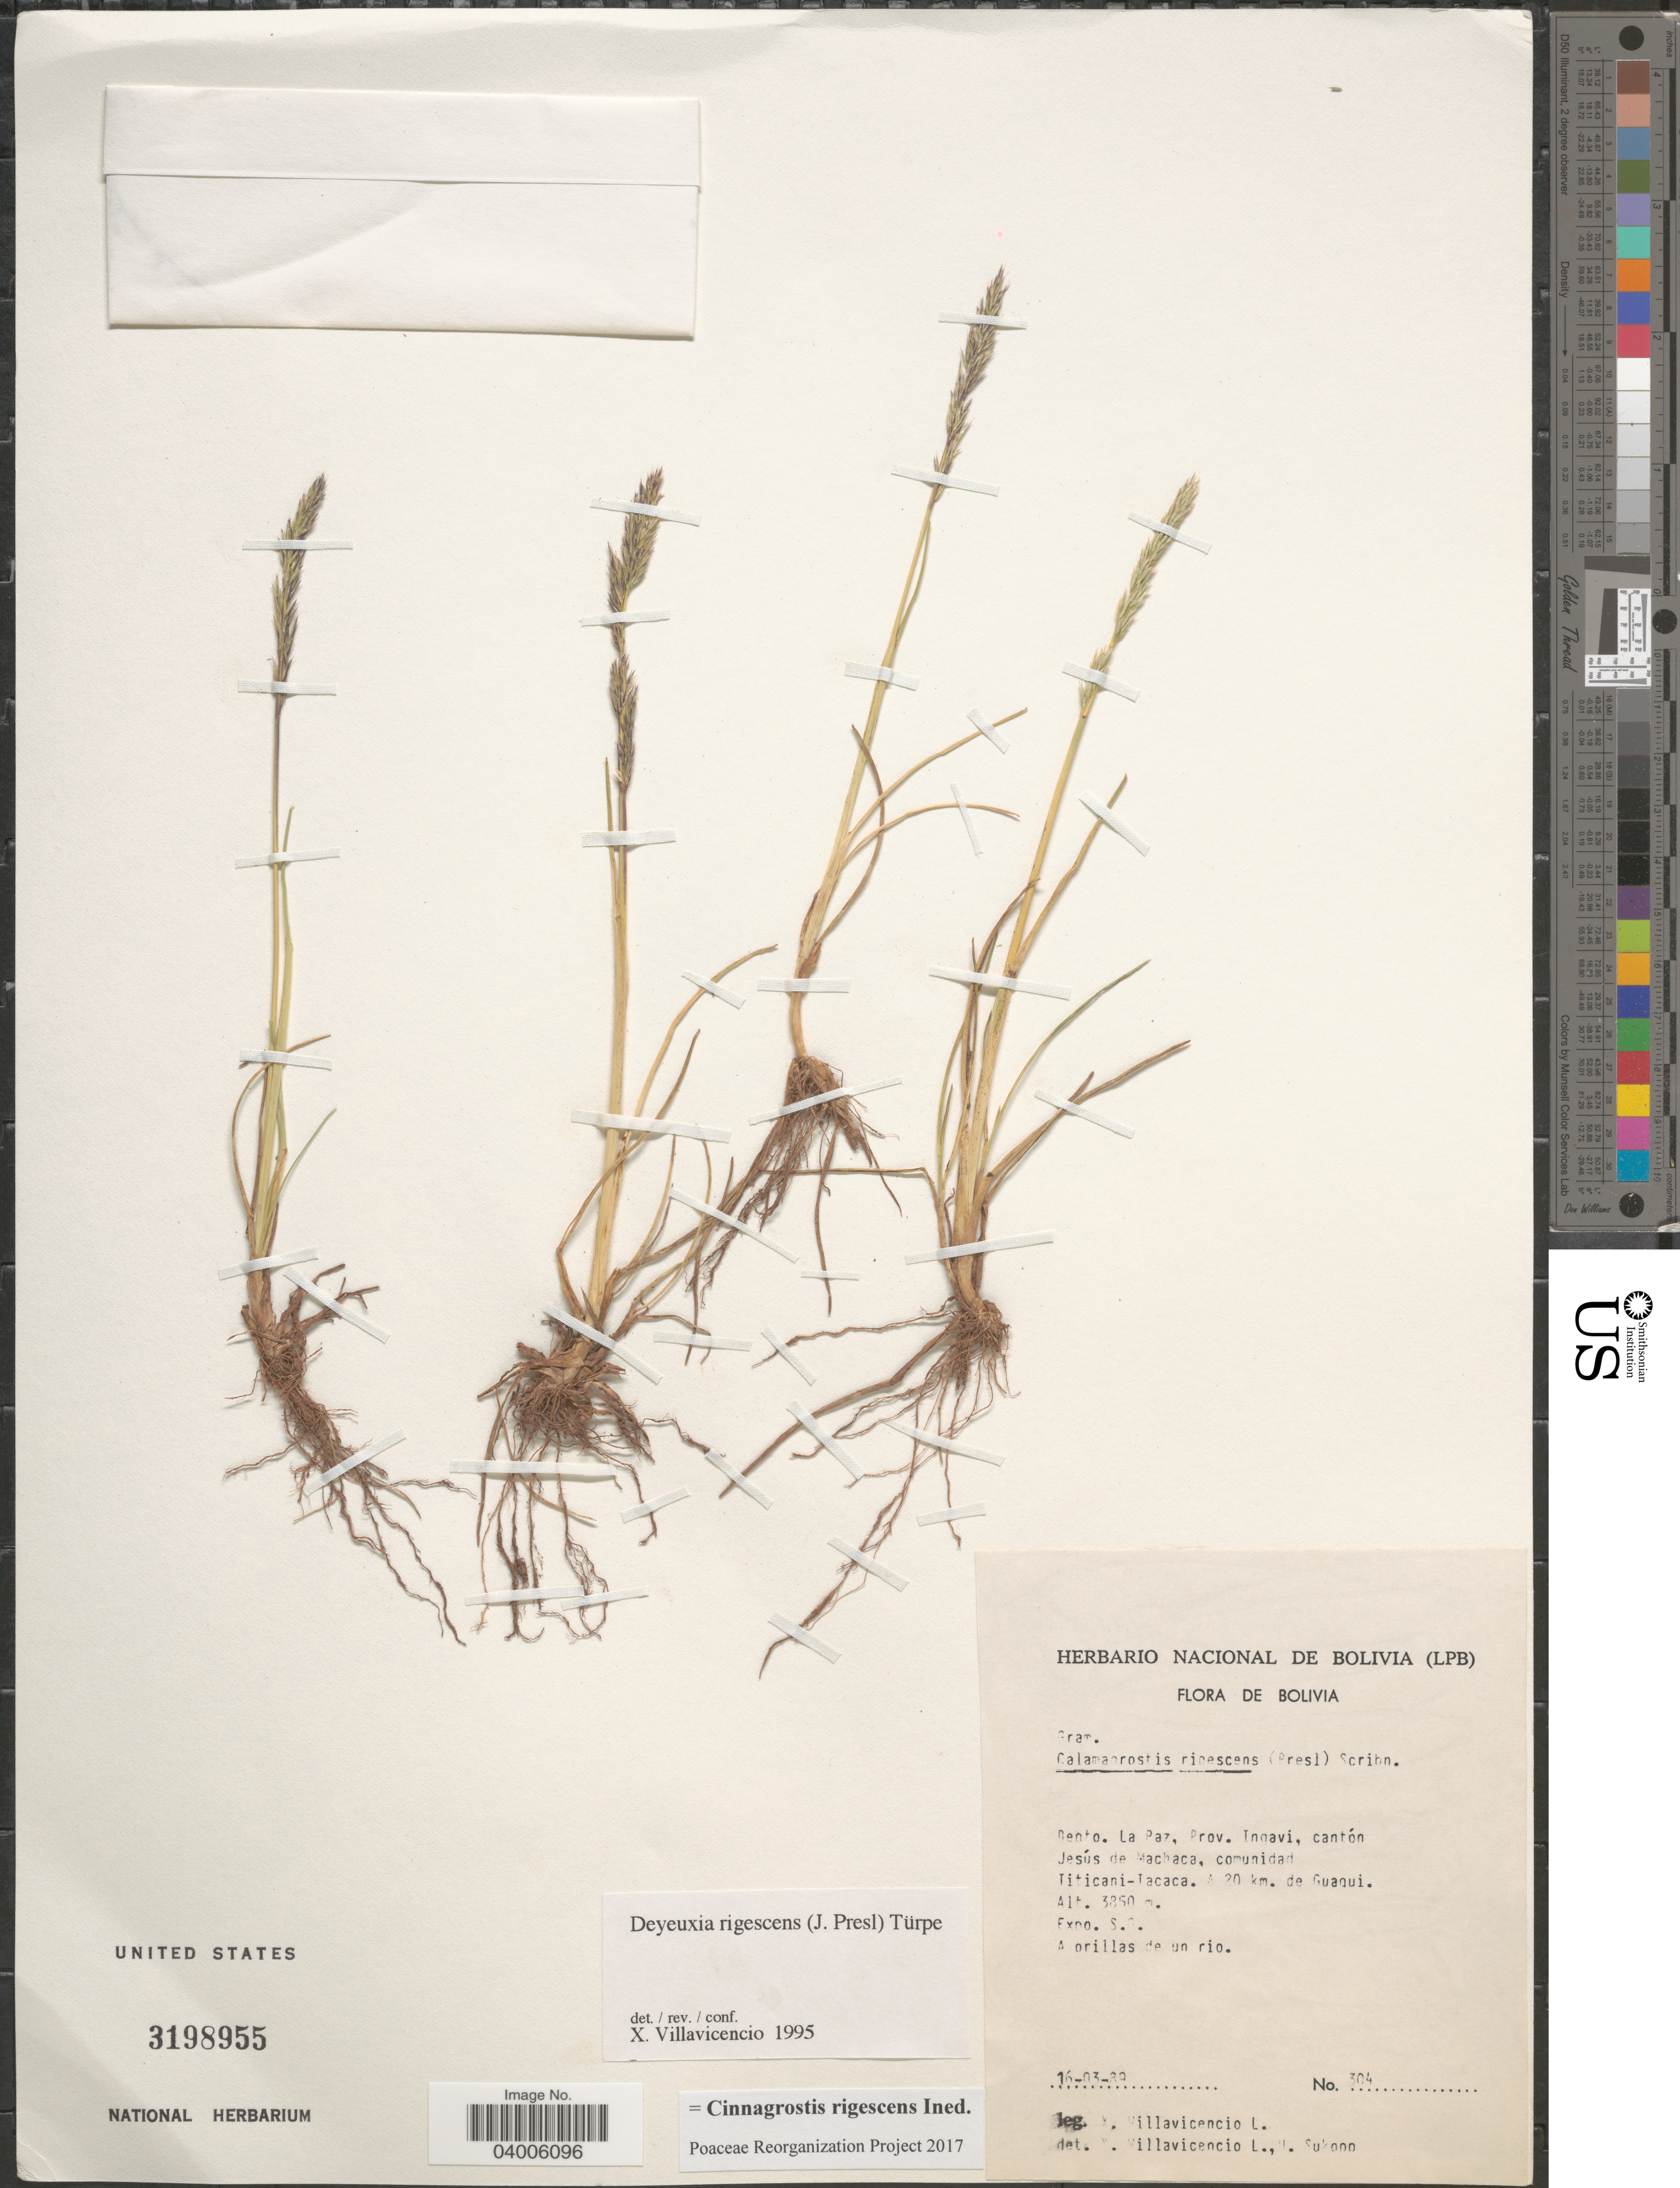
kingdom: Plantae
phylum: Tracheophyta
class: Liliopsida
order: Poales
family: Poaceae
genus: Cinnagrostis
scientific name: Cinnagrostis rigescens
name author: (J. Presl) P.M. Peterson et al.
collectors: X. Villavicencio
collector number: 304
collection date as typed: Transcribed d/m/y: 16/3/89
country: Bolivia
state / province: La Paz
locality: Depto. La Paz, Prov. Ingavi, cantón Jesús de Machaca, comunidad Titicani-Iacaca. A 20 km. de Guagui.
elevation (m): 3850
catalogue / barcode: US 3198955